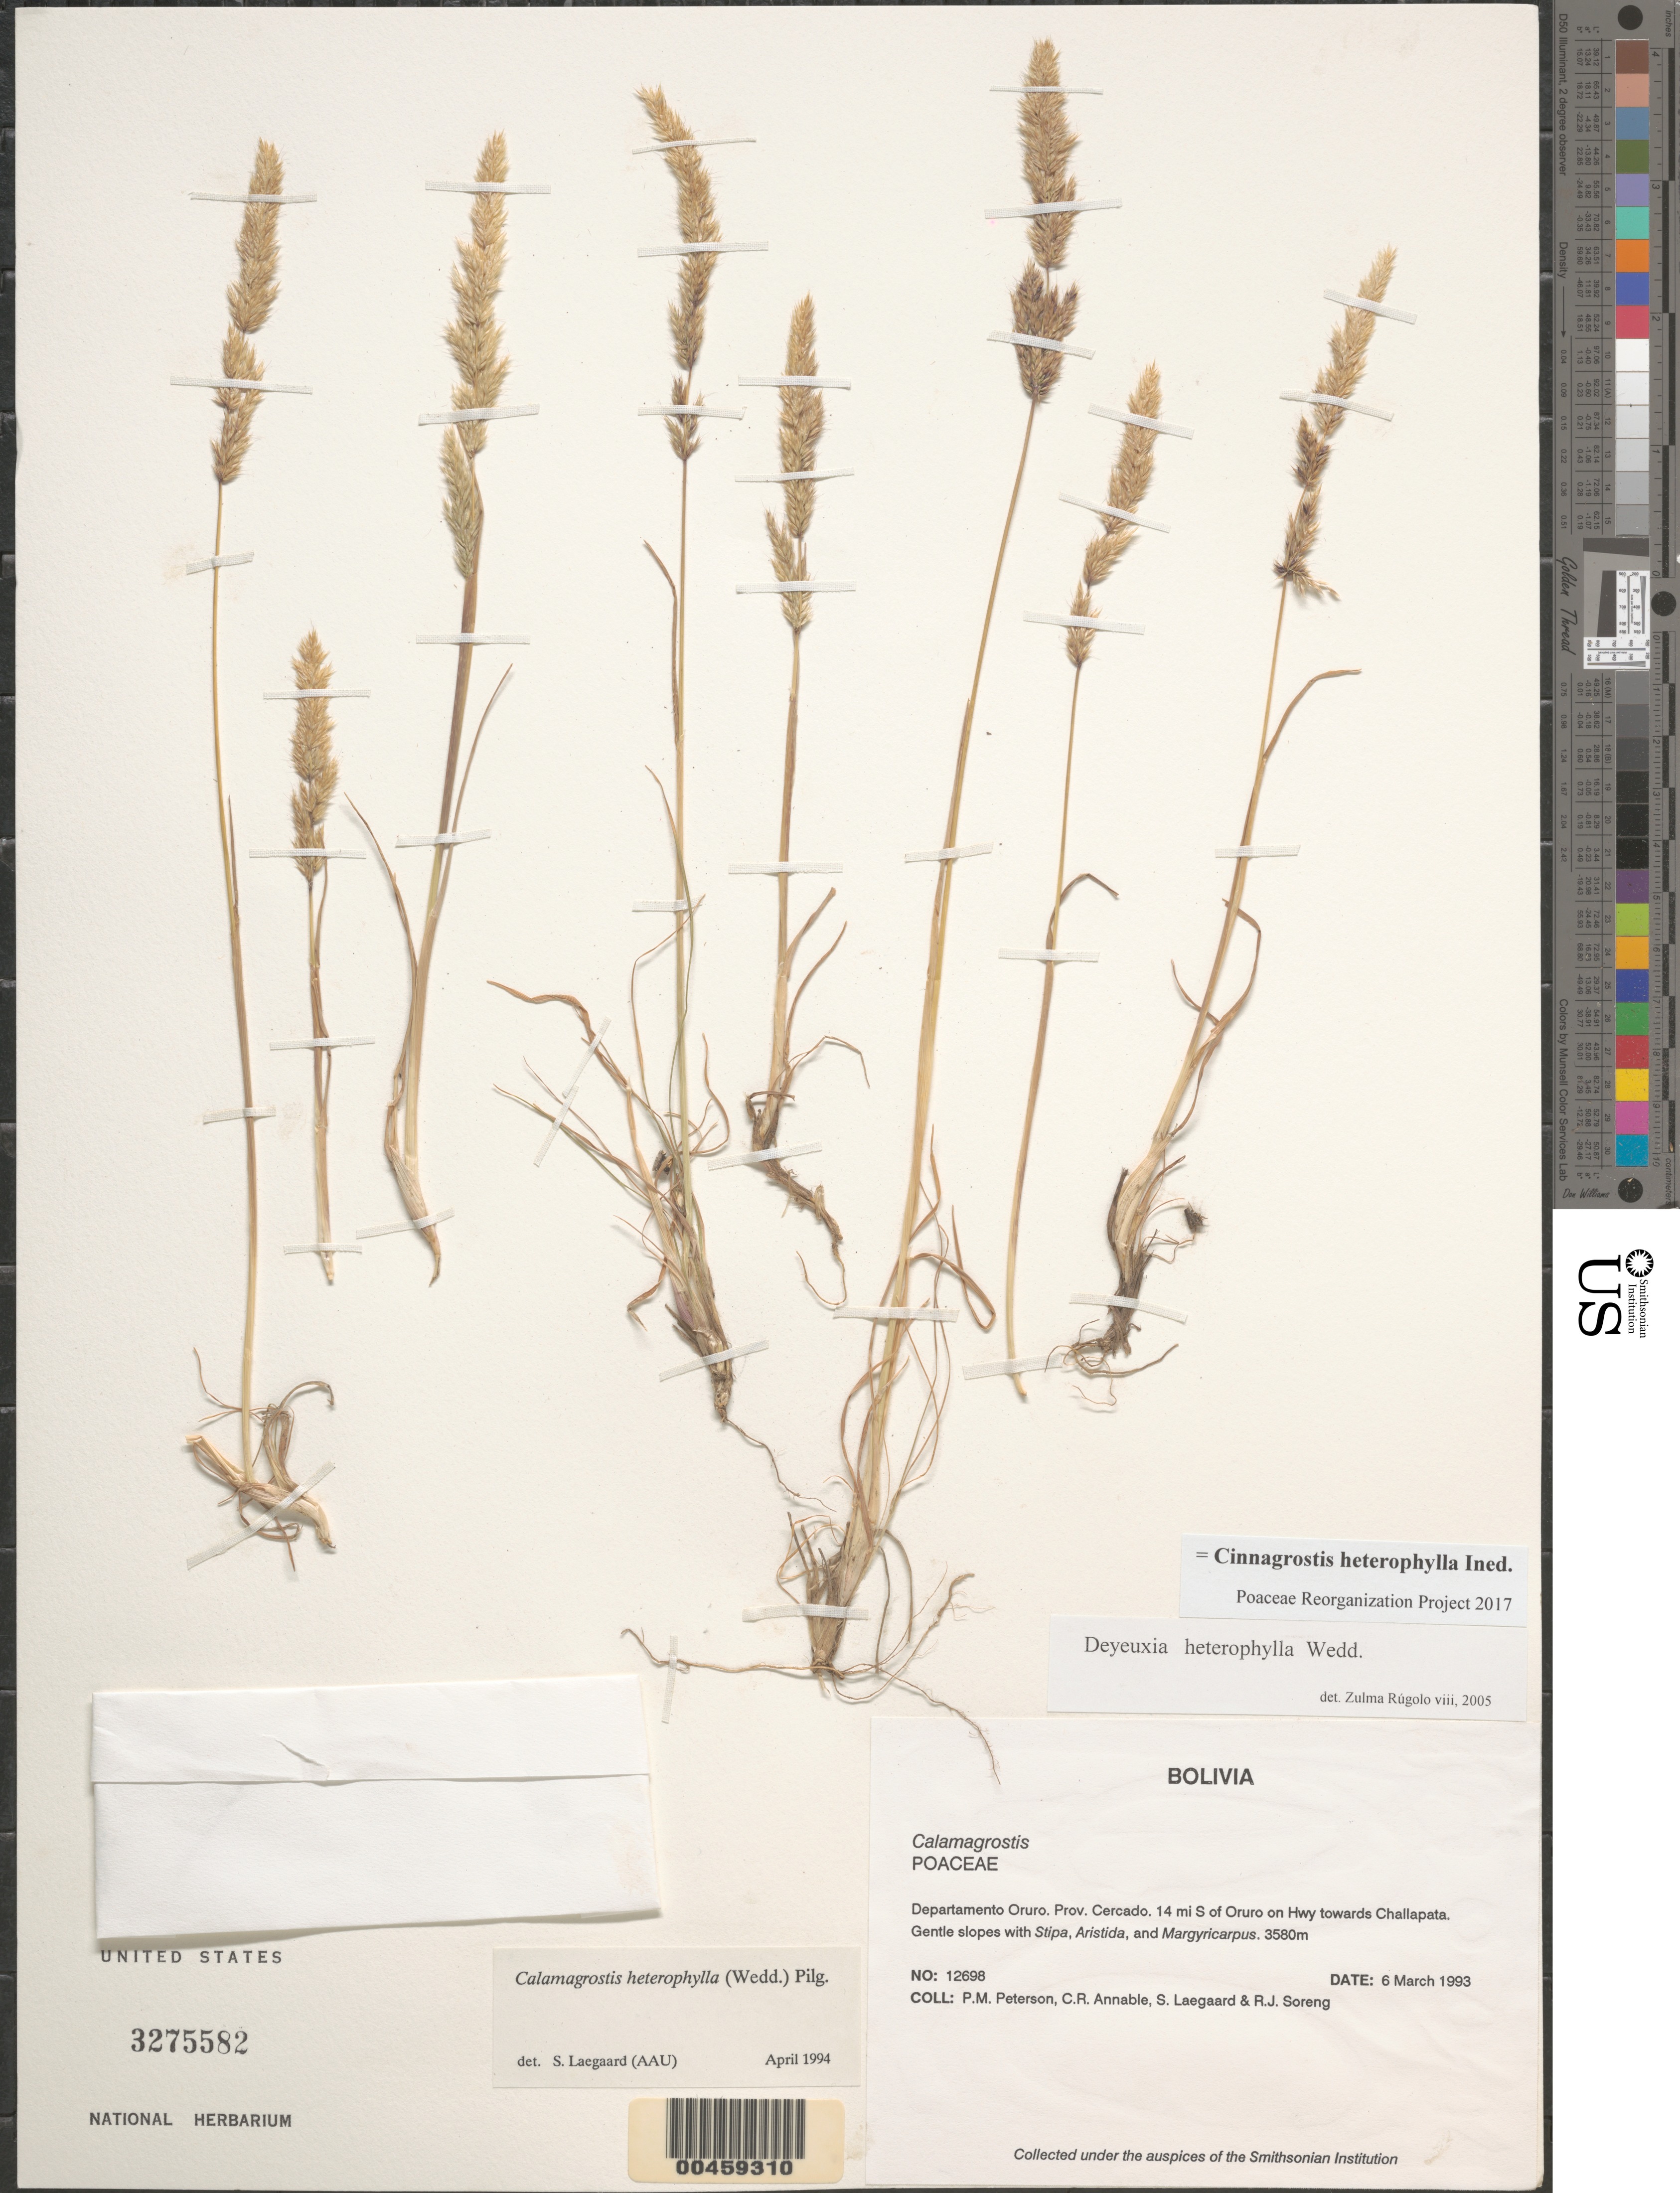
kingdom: Plantae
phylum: Tracheophyta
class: Liliopsida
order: Poales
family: Poaceae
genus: Cinnagrostis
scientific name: Cinnagrostis heterophylla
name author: (Wedd.) P.M. Peterson et al.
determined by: Poaceae Reorganization Project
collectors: P. M. Peterson, C. R. Annable, S. Lægaard & R. J. Soreng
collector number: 12698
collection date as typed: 06 Mar 1993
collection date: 1993-03-06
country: Bolivia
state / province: Oruro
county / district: Cercado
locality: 14 mi S of Oruro on Hwy towards Challapata.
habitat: Gentle slopes with Stipa, Aristida, and Margyricarpus.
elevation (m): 3580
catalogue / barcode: US 3275582